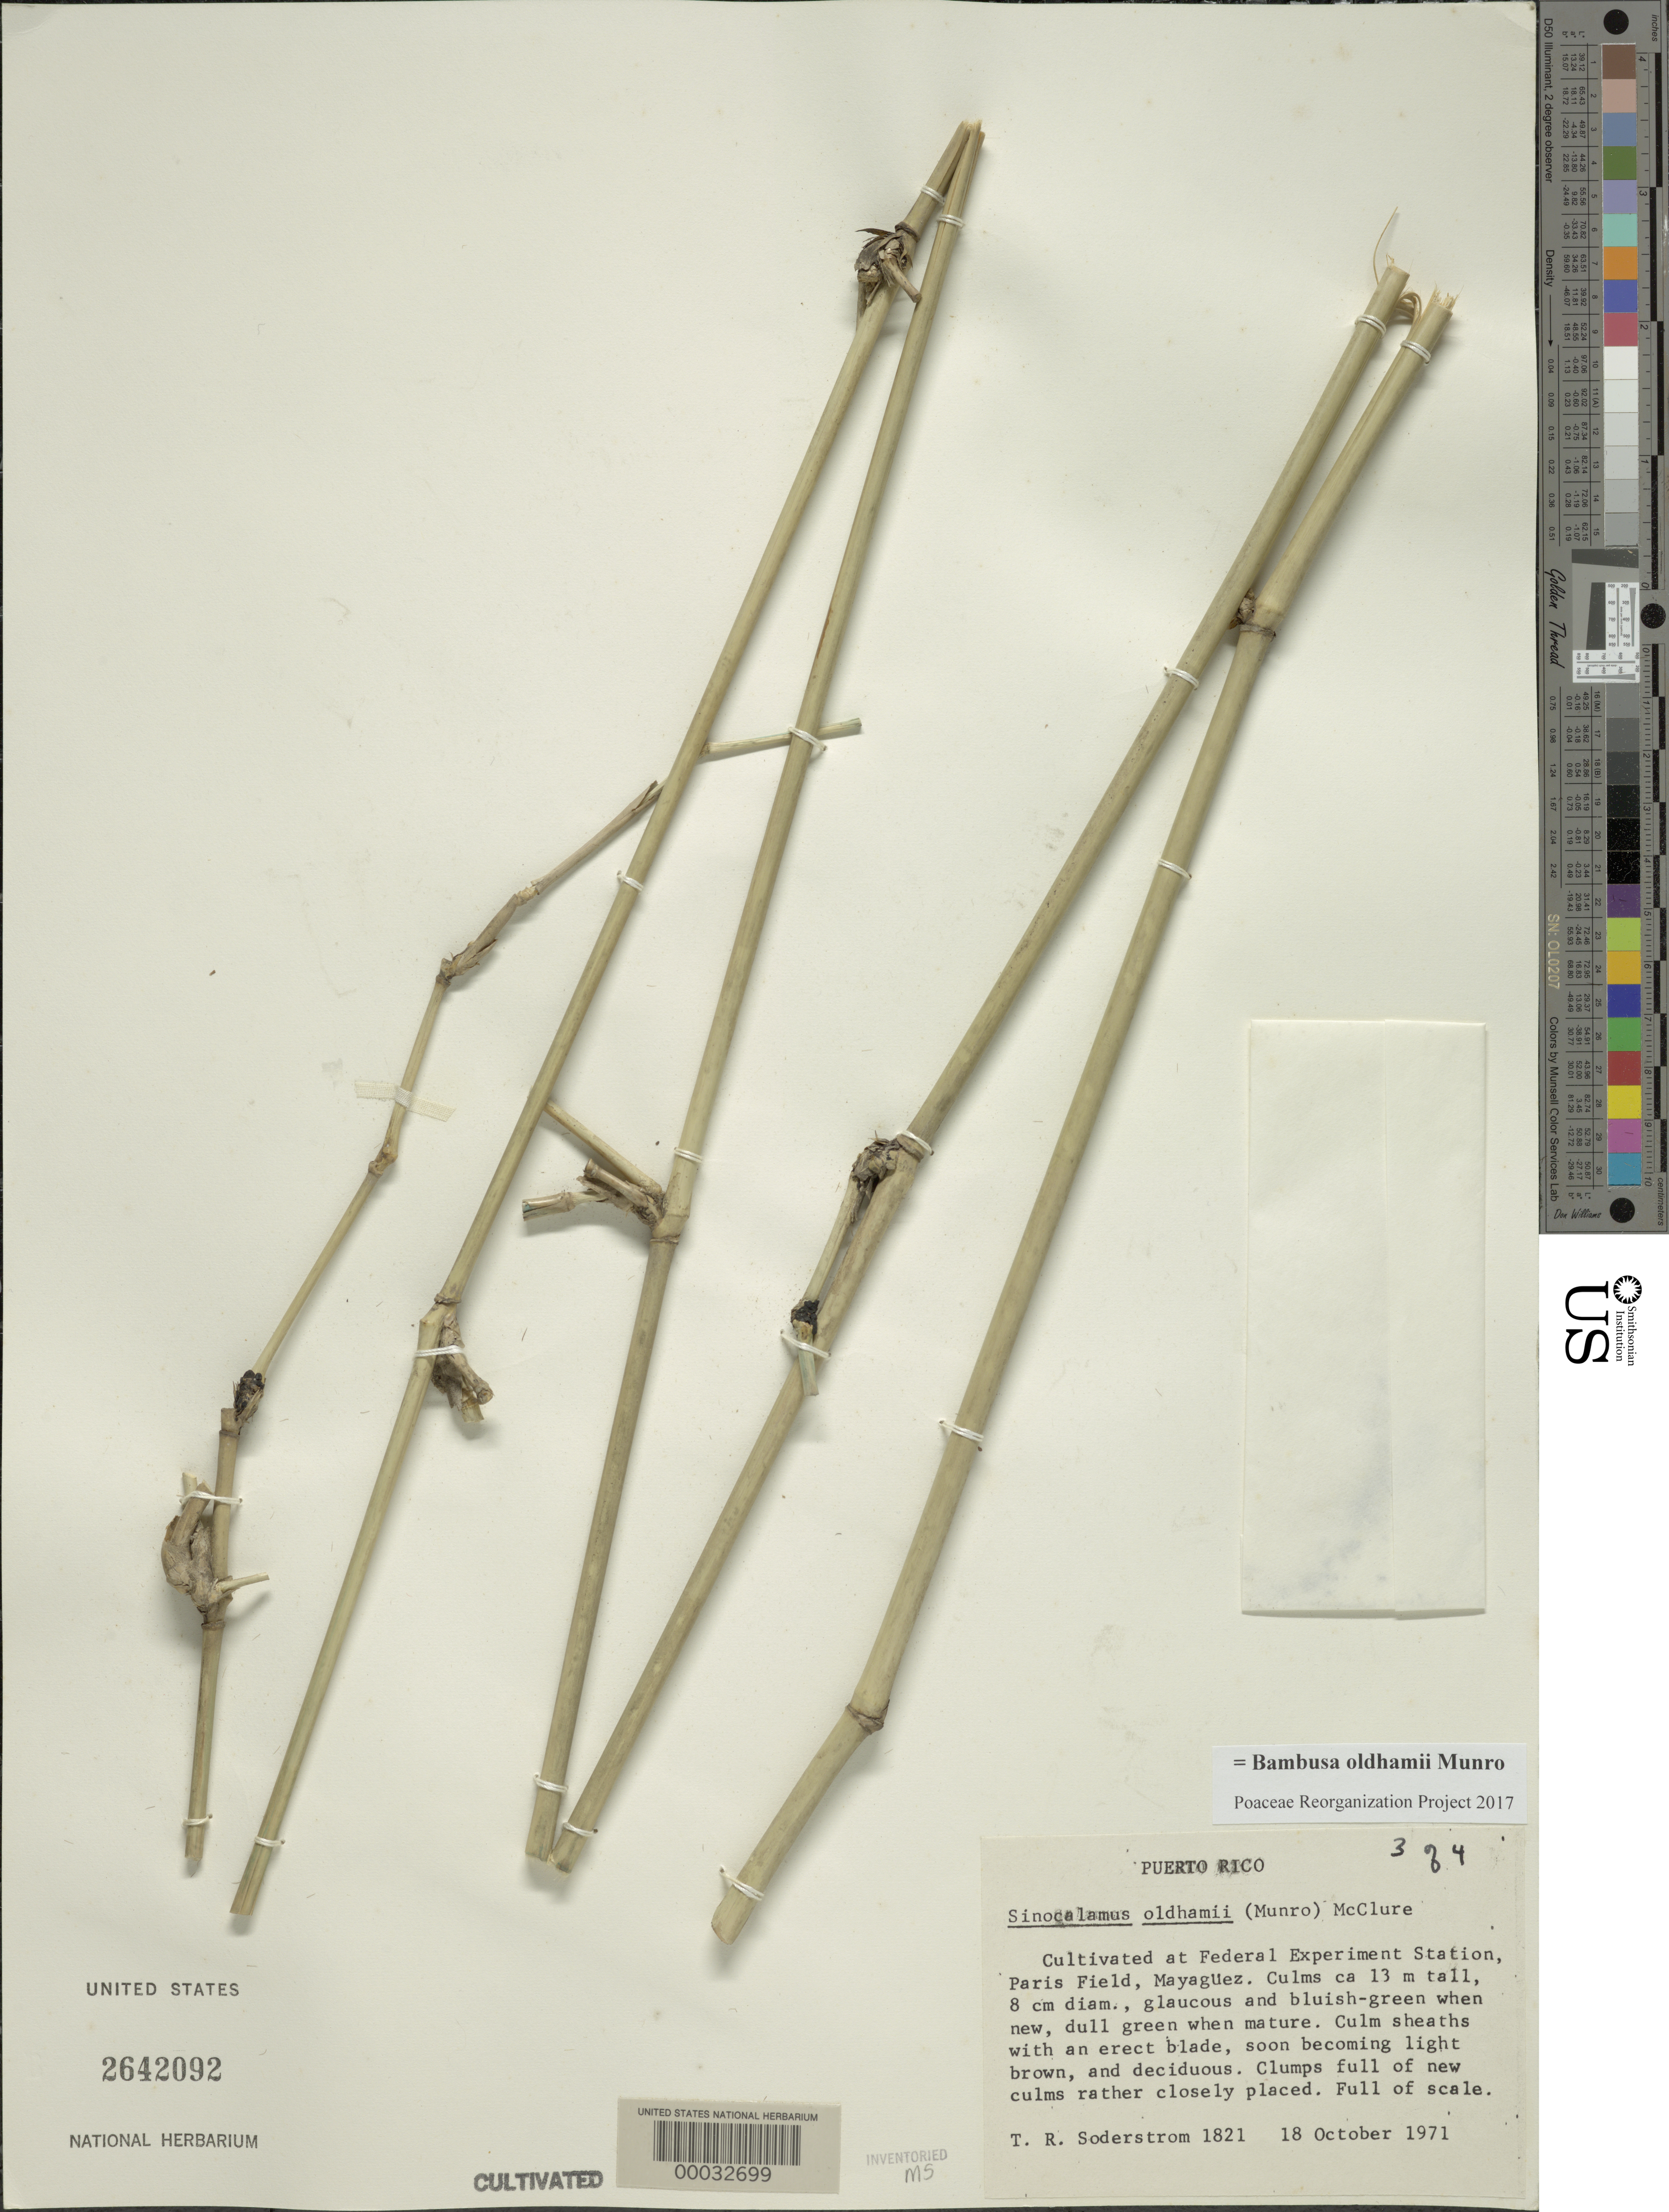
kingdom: Plantae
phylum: Tracheophyta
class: Liliopsida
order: Poales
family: Poaceae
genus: Bambusa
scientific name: Bambusa oldhamii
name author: Munro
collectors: T. R. Soderstrom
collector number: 1821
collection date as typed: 18 Oct 1971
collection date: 1971-10-18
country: Puerto Rico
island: Greater Antilles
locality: Federal experimental station-mayaguez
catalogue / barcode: US 2642092